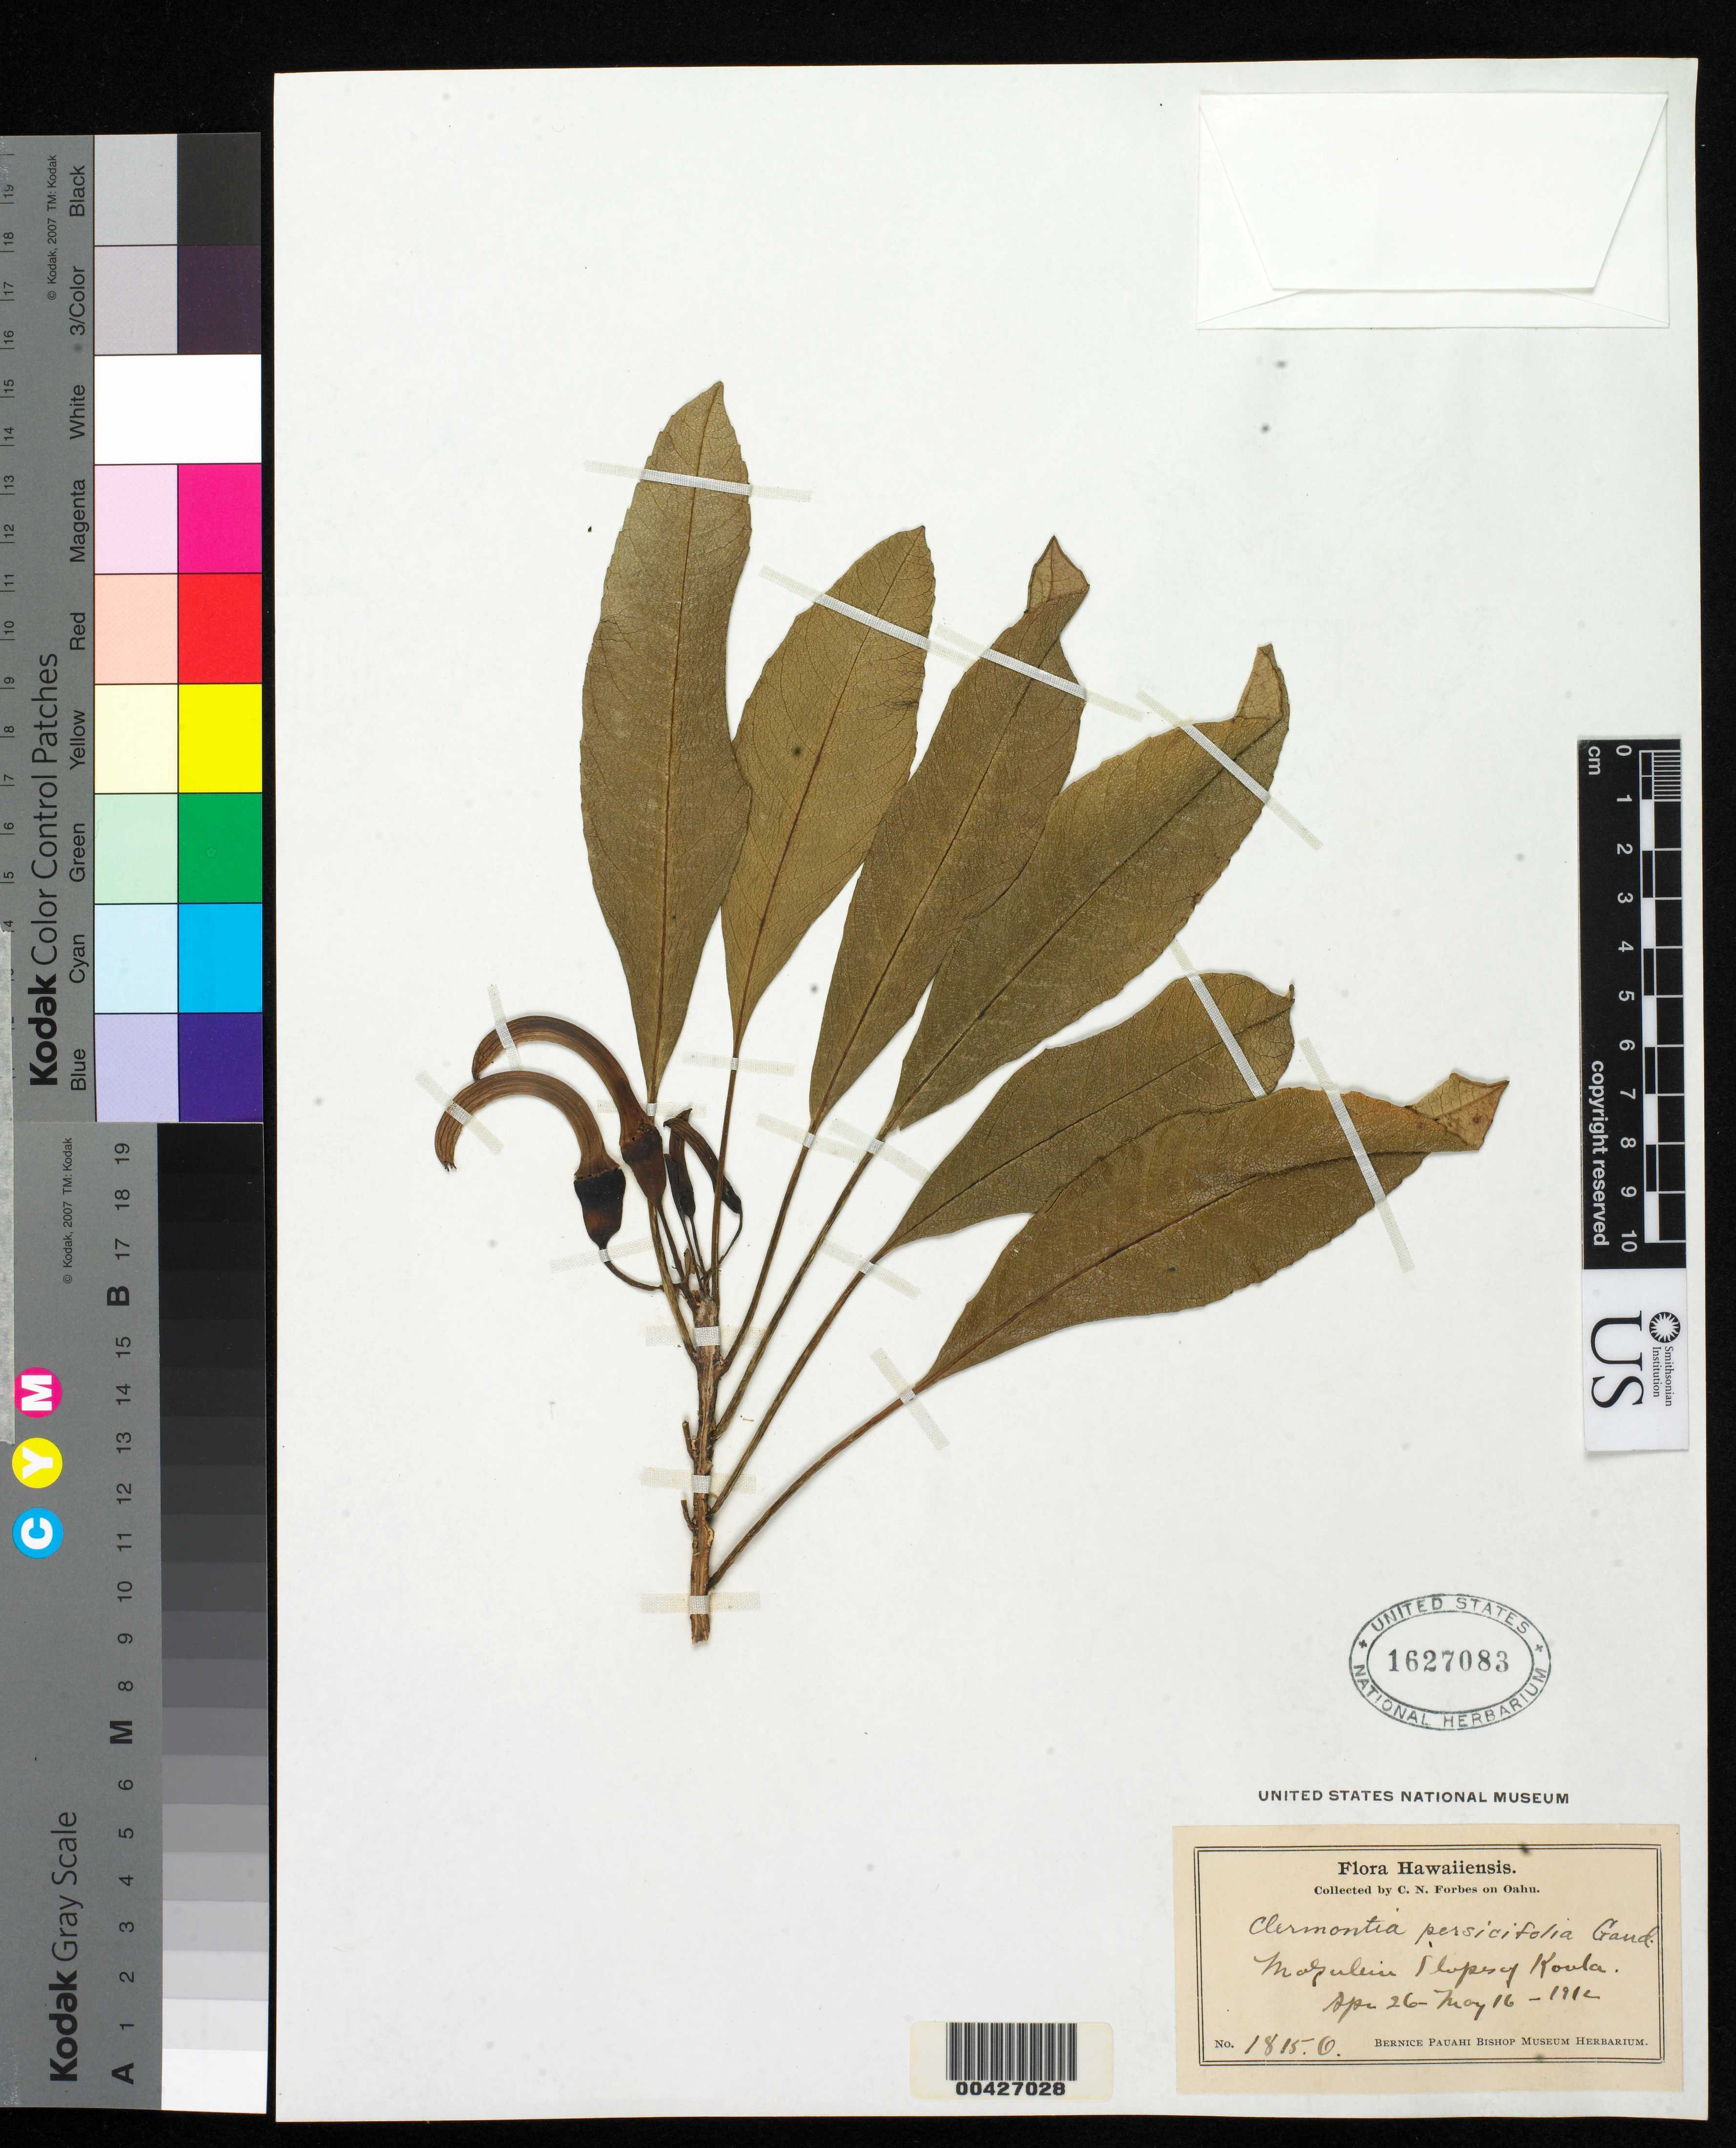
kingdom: Plantae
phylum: Tracheophyta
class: Magnoliopsida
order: Asterales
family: Campanulaceae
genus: Clermontia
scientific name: Clermontia persicifolia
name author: Gaudich.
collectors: C. N. Forbes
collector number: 1815.O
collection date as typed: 26 Apr 1912 to 16 May 1912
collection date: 1912-04-26/1912-05-16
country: United States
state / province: Hawaii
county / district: Honolulu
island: Oahu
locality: Mokuleia, Kaala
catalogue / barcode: US 1627083